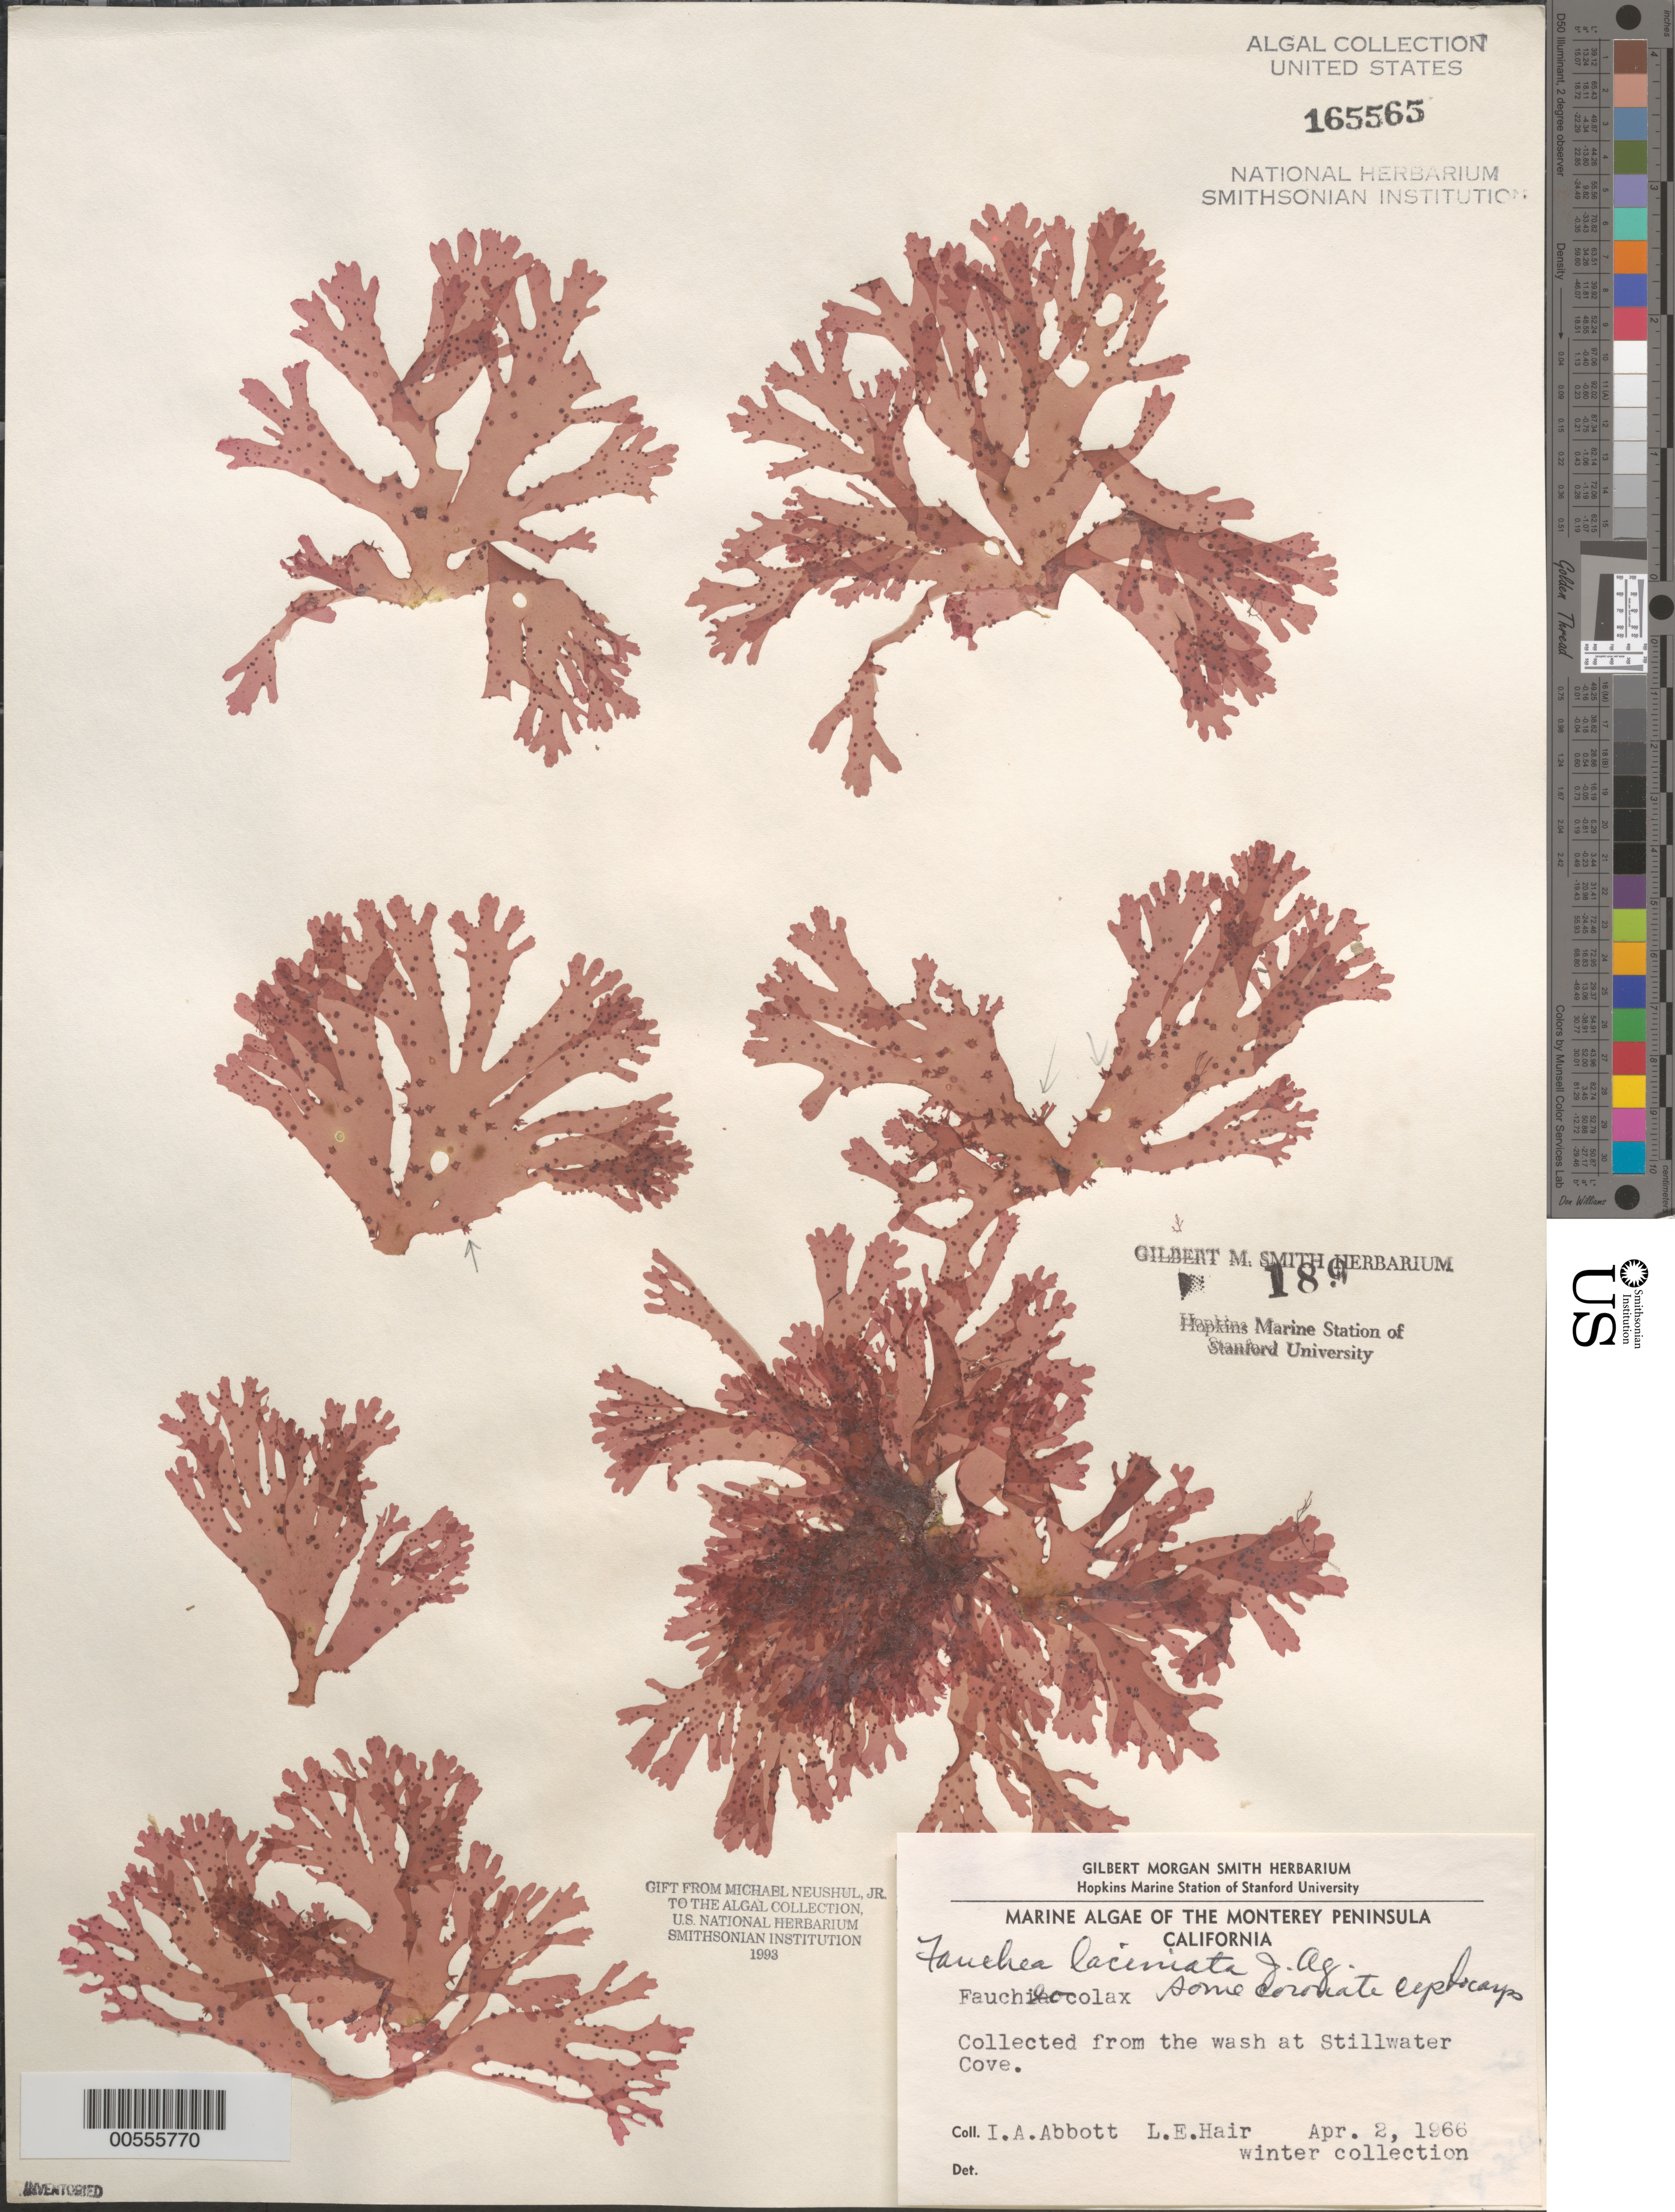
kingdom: Plantae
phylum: Rhodophyta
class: Florideophyceae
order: Rhodymeniales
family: Faucheaceae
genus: Gloiocladia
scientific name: Gloiocladia laciniata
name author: (J. Agardh) Rodríguez-Prieto & N. Sánchez in Rodríguez-Prieto et al.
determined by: Algae name updating Project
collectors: I. A. Abbott & L. Hair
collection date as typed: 02 Apr 1966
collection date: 1966-04-02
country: United States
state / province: California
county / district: Monterey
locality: Stillwater Cove, Monterey Peninsula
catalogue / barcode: US 165565